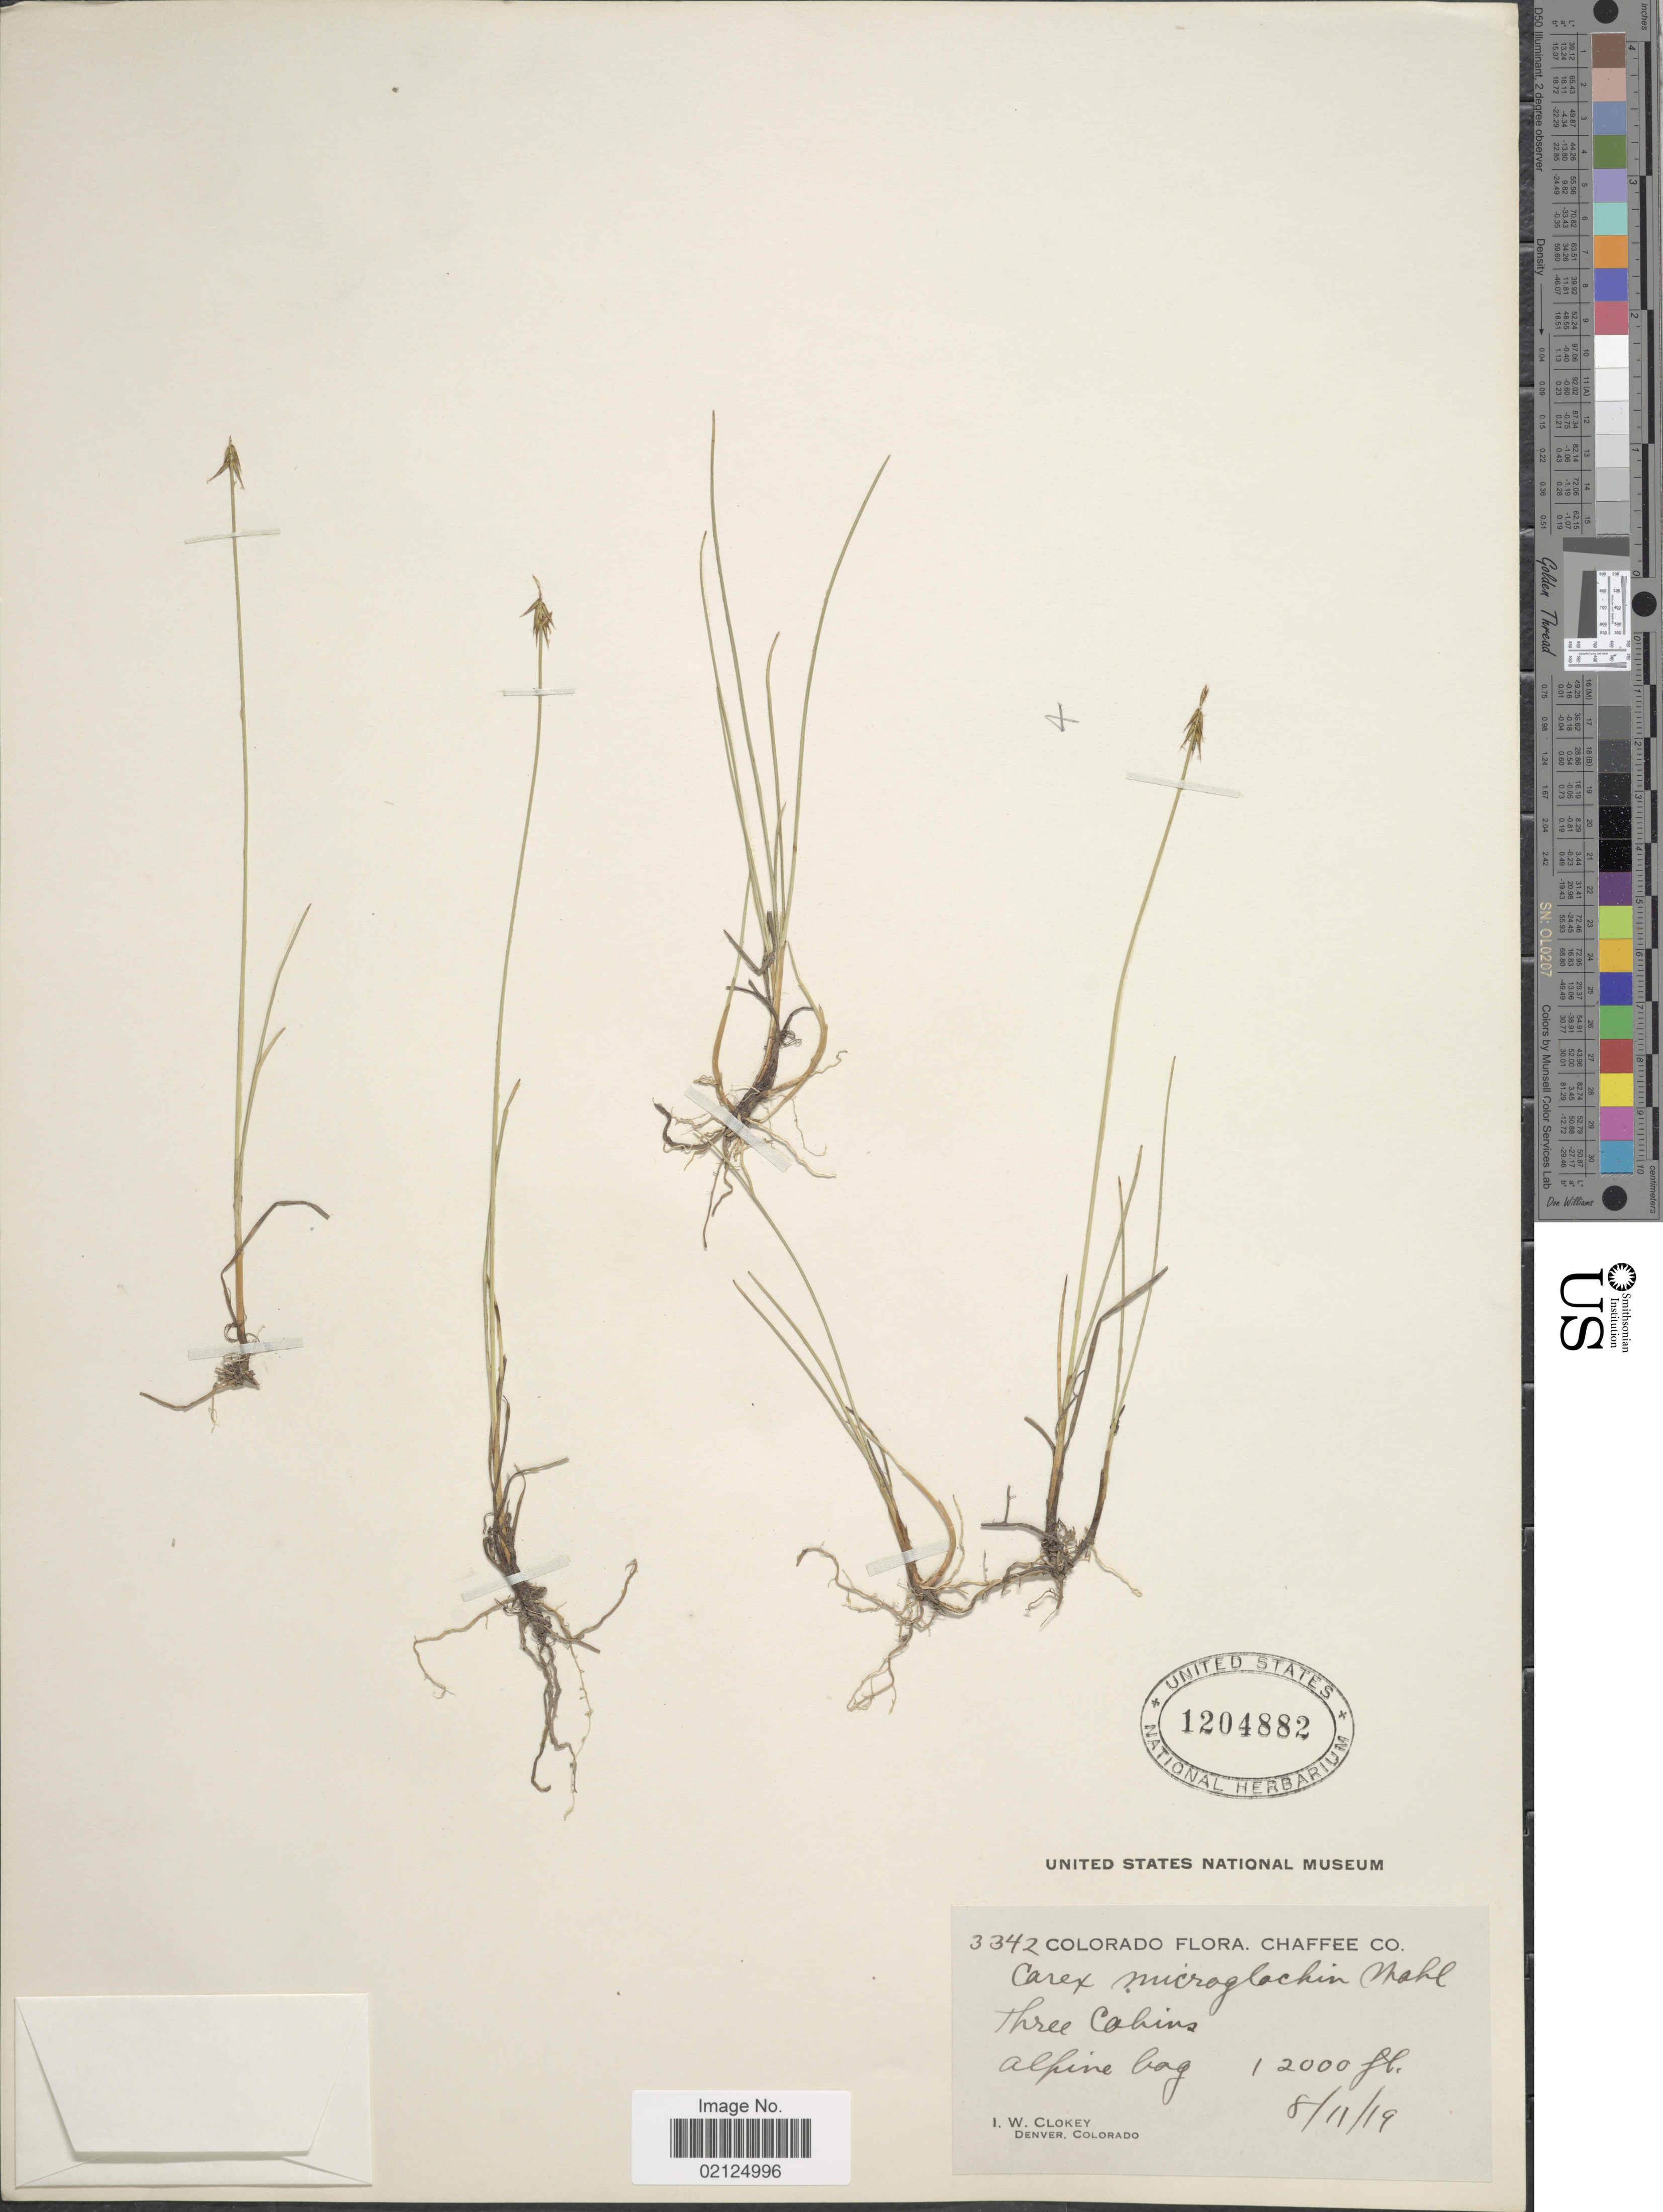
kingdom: Plantae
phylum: Tracheophyta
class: Liliopsida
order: Poales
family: Cyperaceae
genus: Carex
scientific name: Carex microglochin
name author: Wahlenb.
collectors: I. W. Clokey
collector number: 3342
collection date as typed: Transcribed d/m/y: 11/8/19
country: United States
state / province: Colorado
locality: Chaffee Co. Three Cabins, Alpine bog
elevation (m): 3658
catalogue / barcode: US 1204882